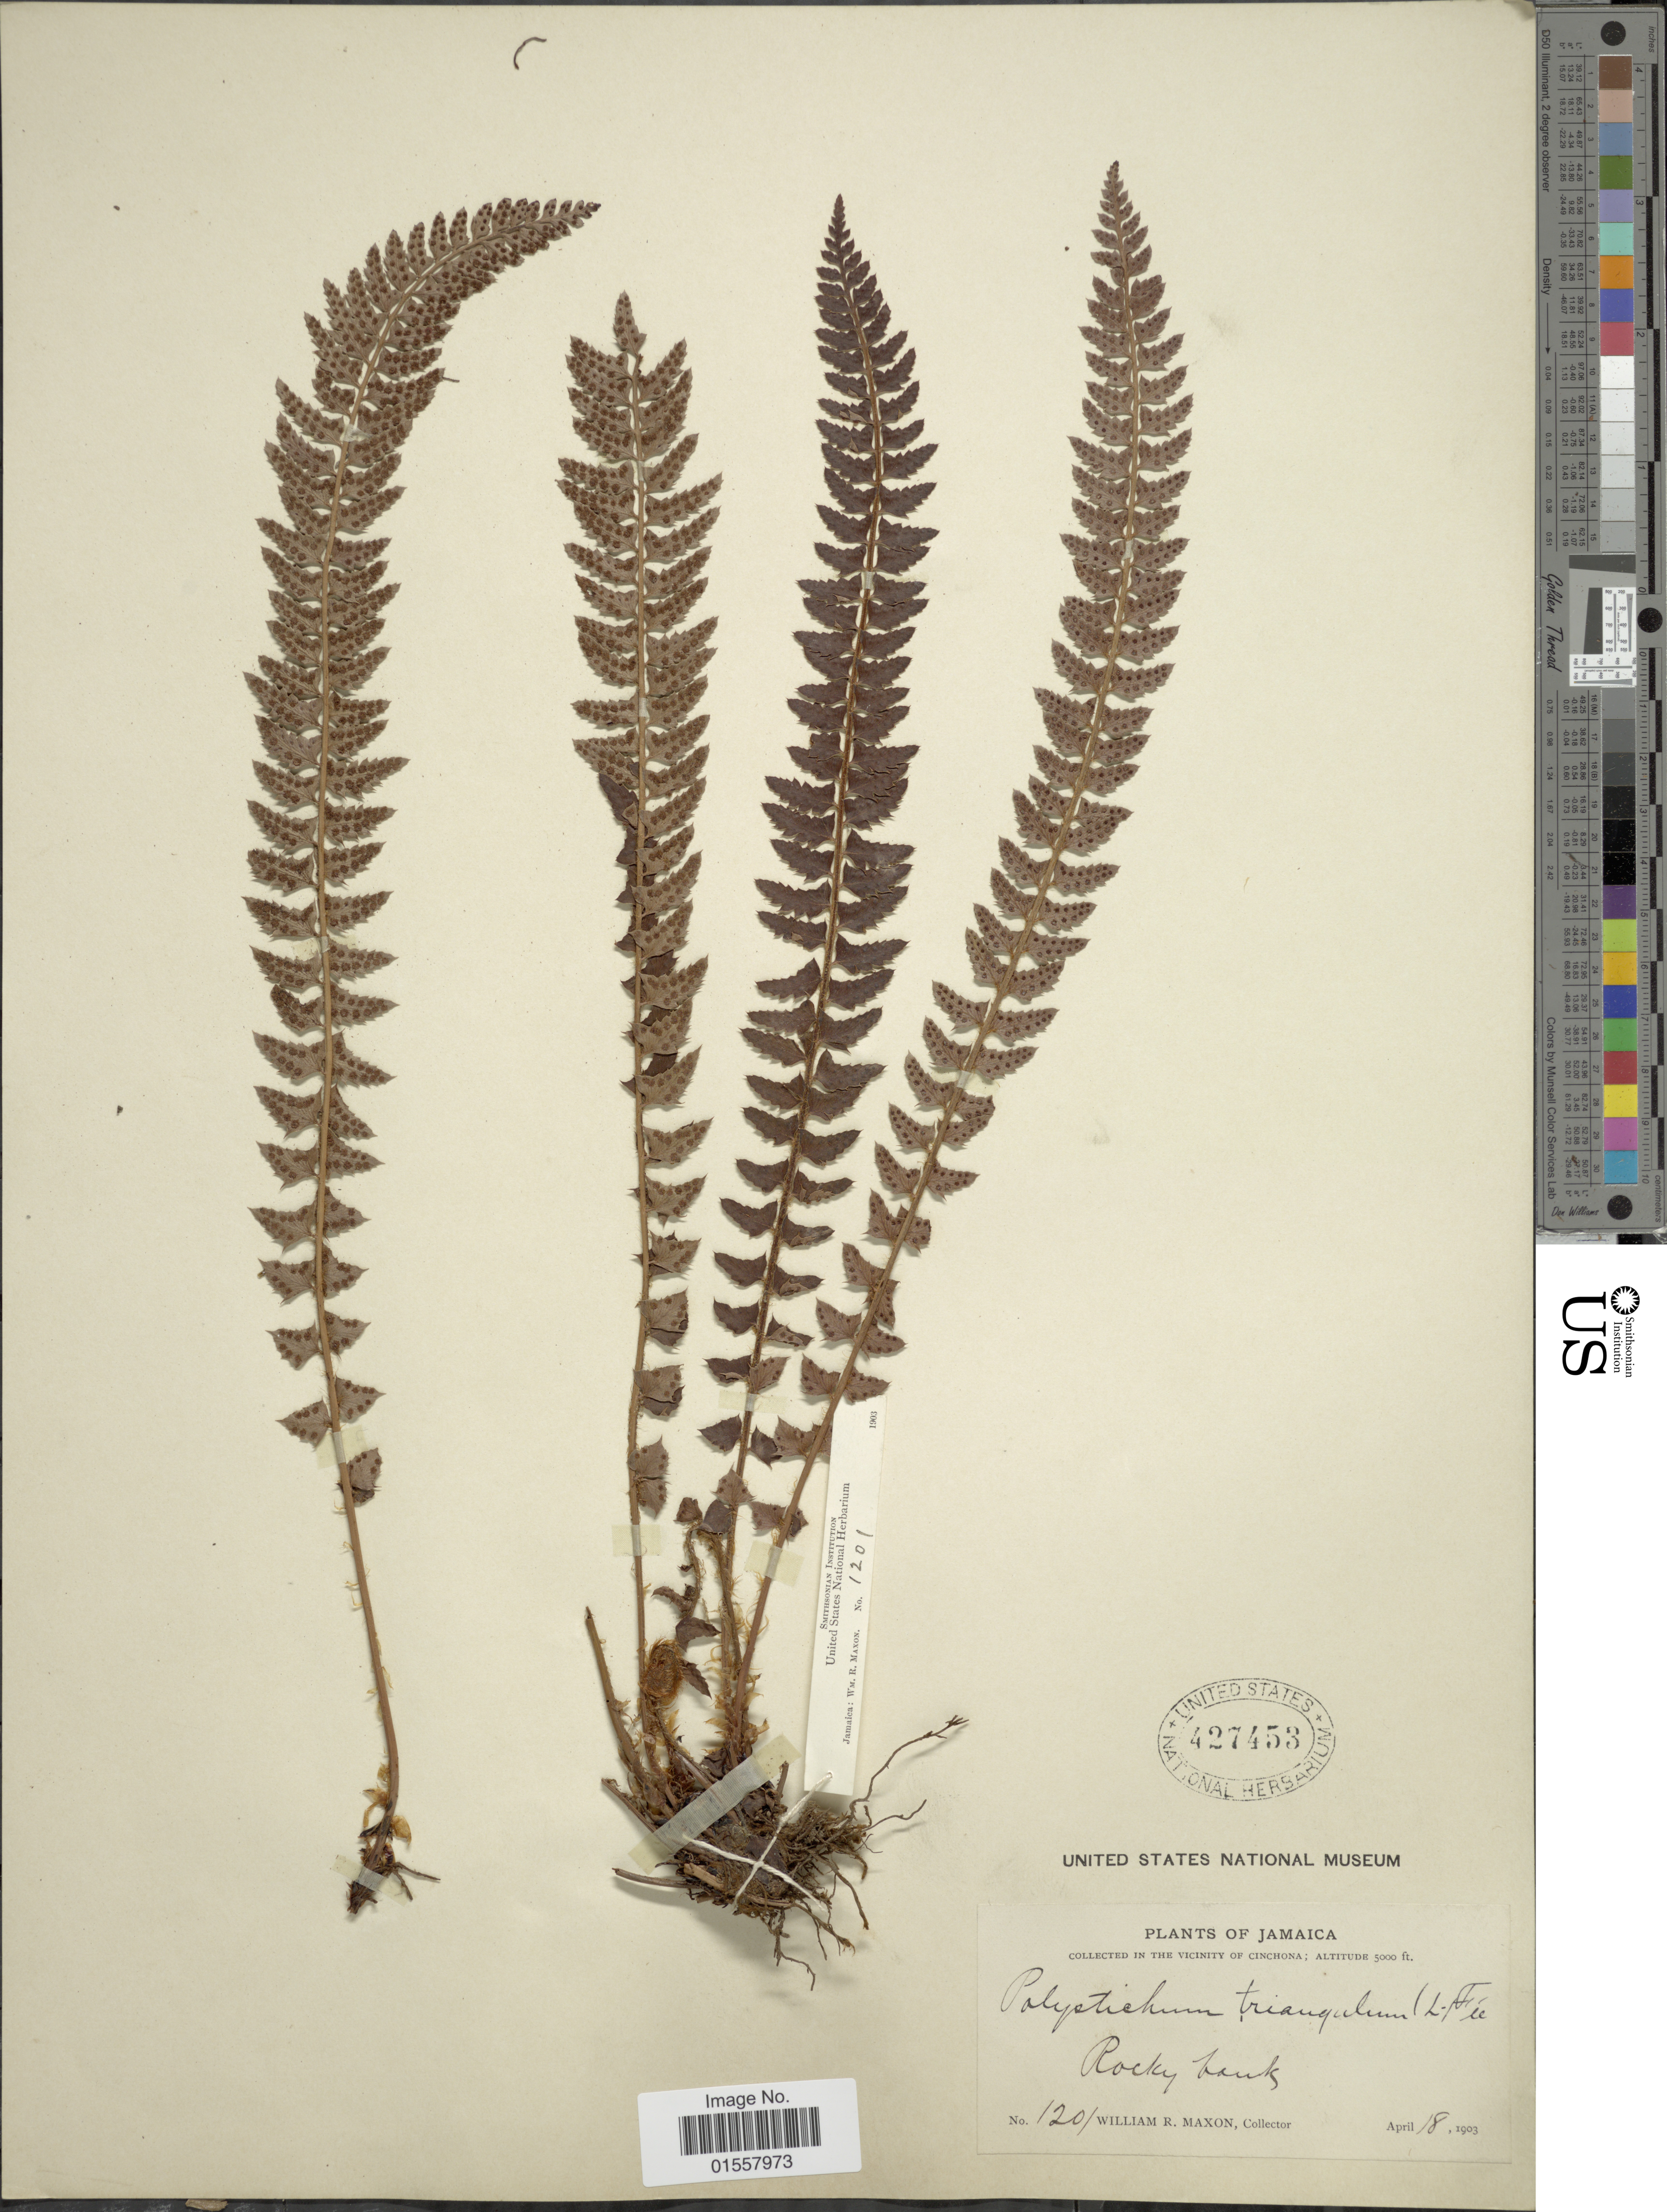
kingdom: Plantae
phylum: Tracheophyta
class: Polypodiopsida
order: Polypodiales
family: Dryopteridaceae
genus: Polystichum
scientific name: Polystichum echinatum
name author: (J.F. Gmel.) C. Chr.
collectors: W. R. Maxon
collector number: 1201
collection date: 1903-04-18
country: Jamaica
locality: Vicinity of Cinchona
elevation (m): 1524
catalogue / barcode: US 427453